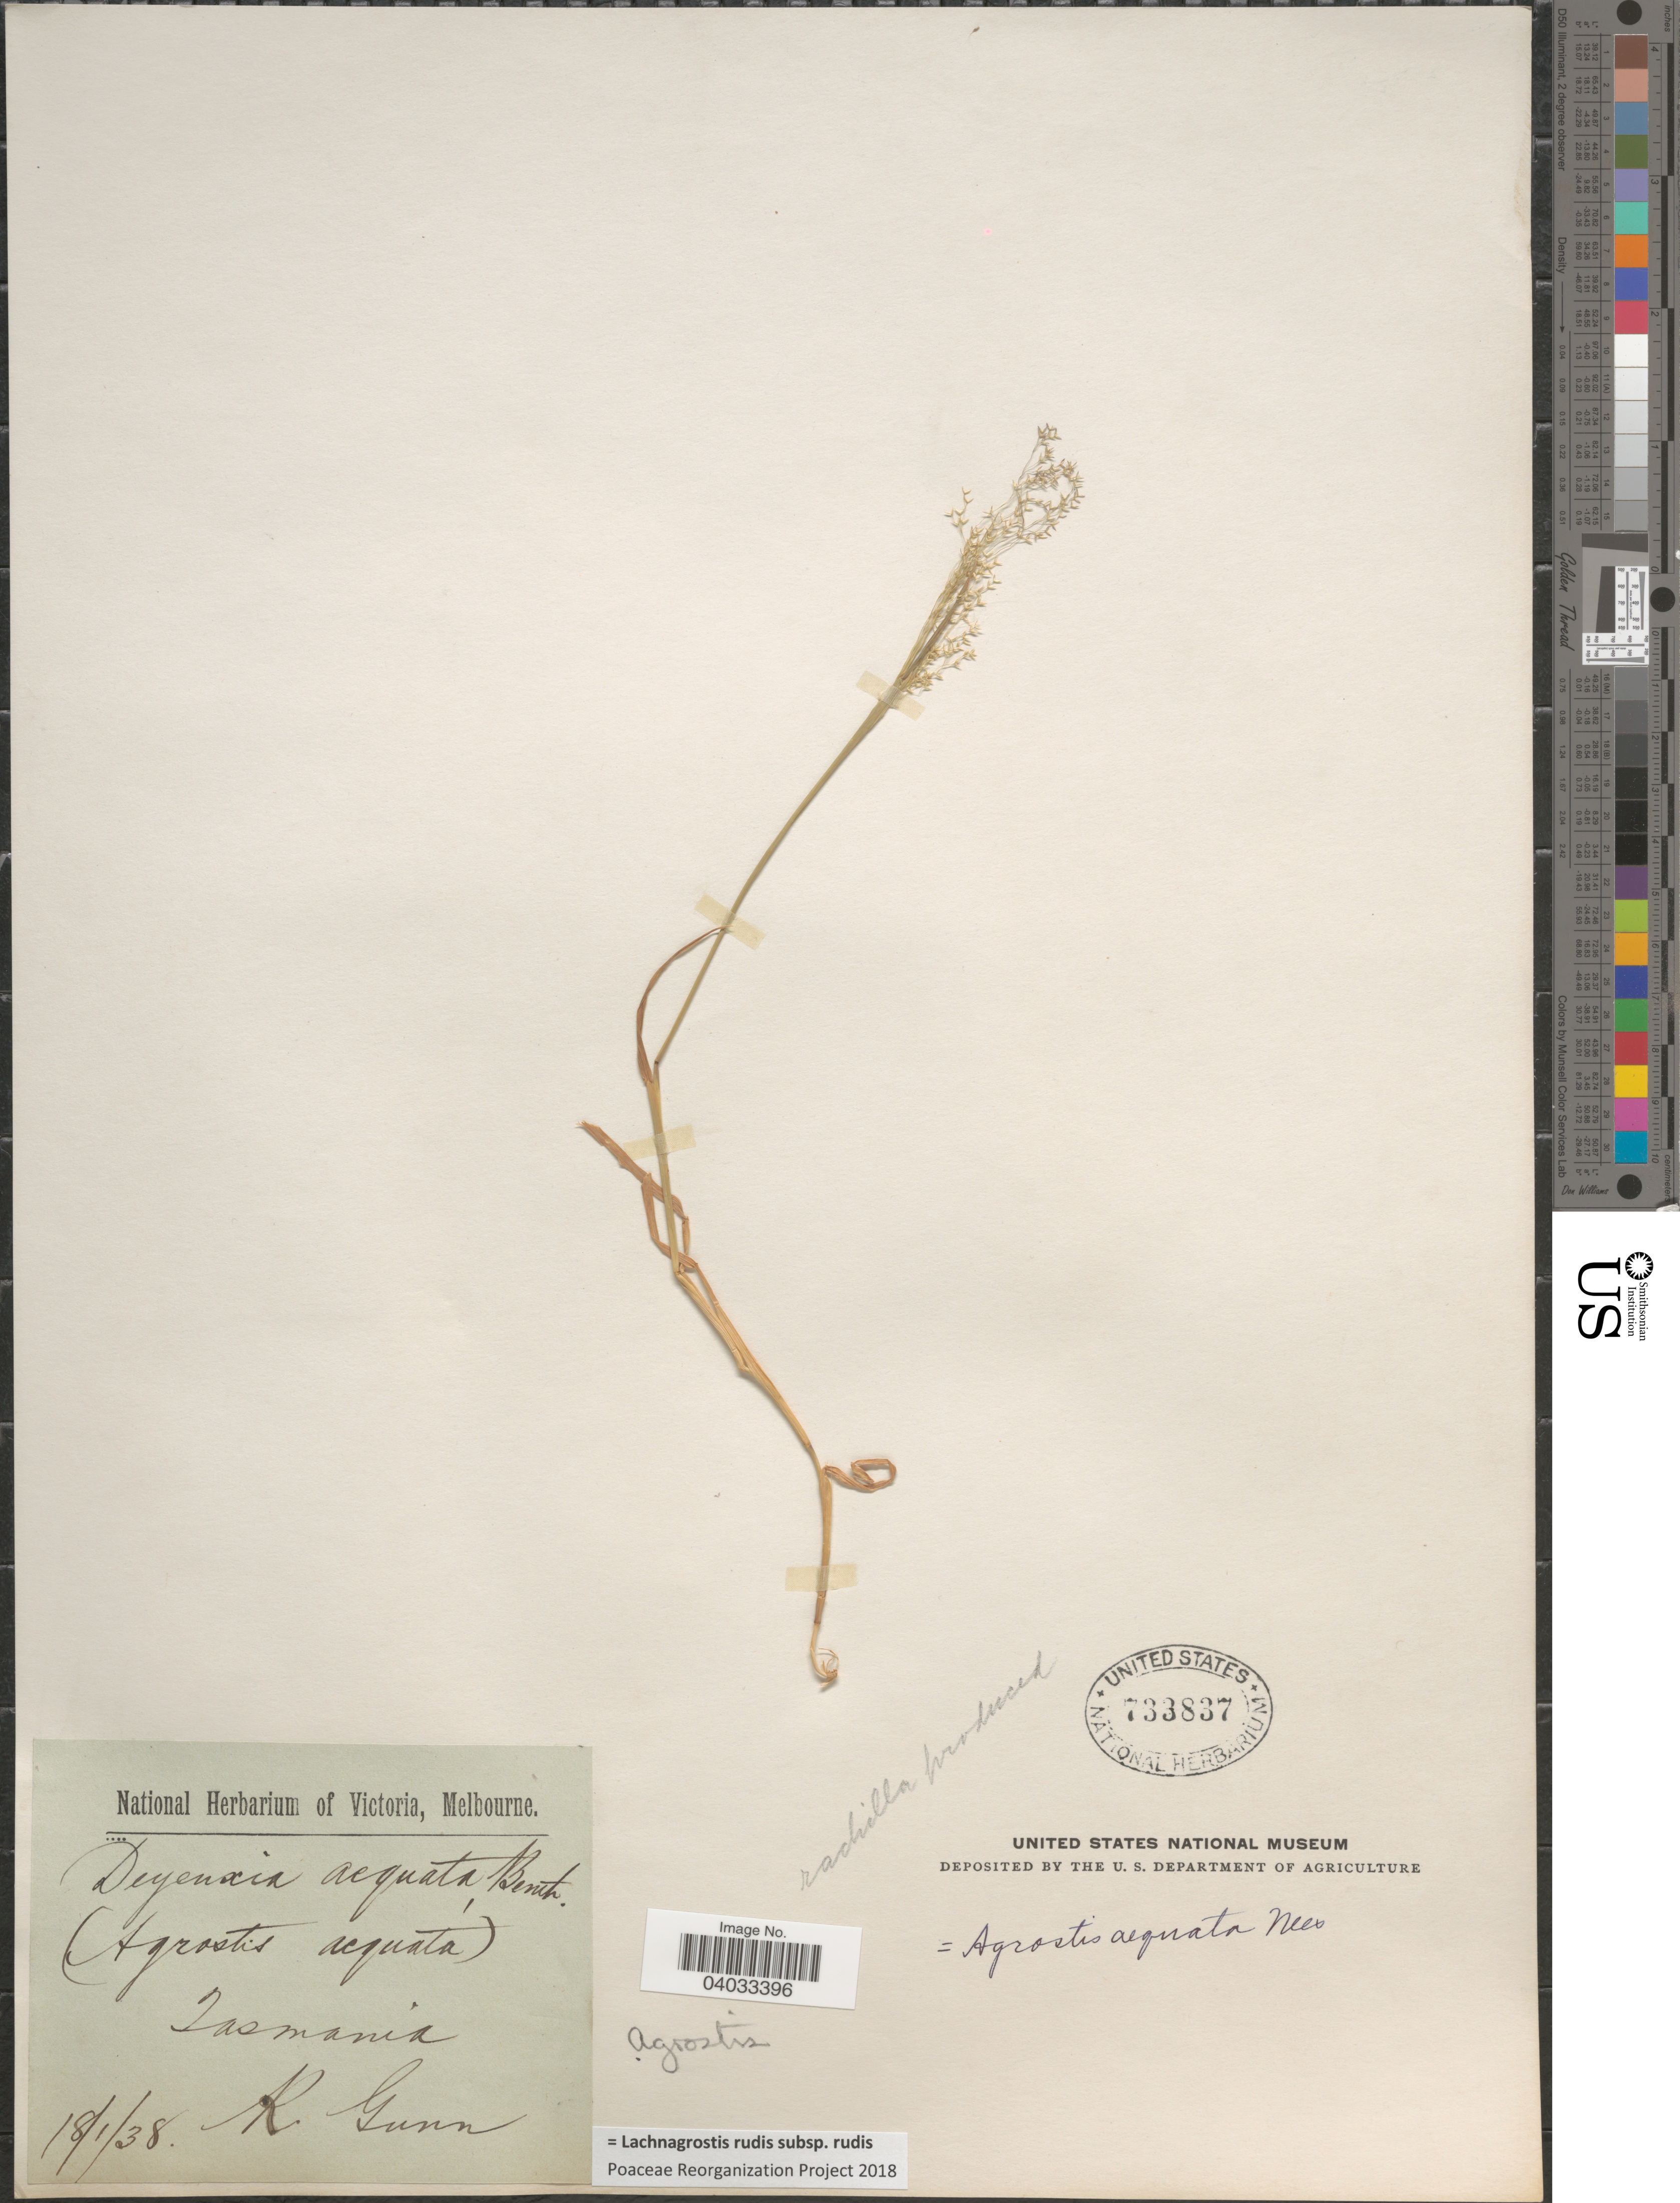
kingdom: Plantae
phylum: Tracheophyta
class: Liliopsida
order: Poales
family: Poaceae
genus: Lachnagrostis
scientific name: Lachnagrostis rudis subsp. rudis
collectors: R. Gunn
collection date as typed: Transcribed d/m/y: 18/1/38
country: Australia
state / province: Tasmania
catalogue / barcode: US 733837